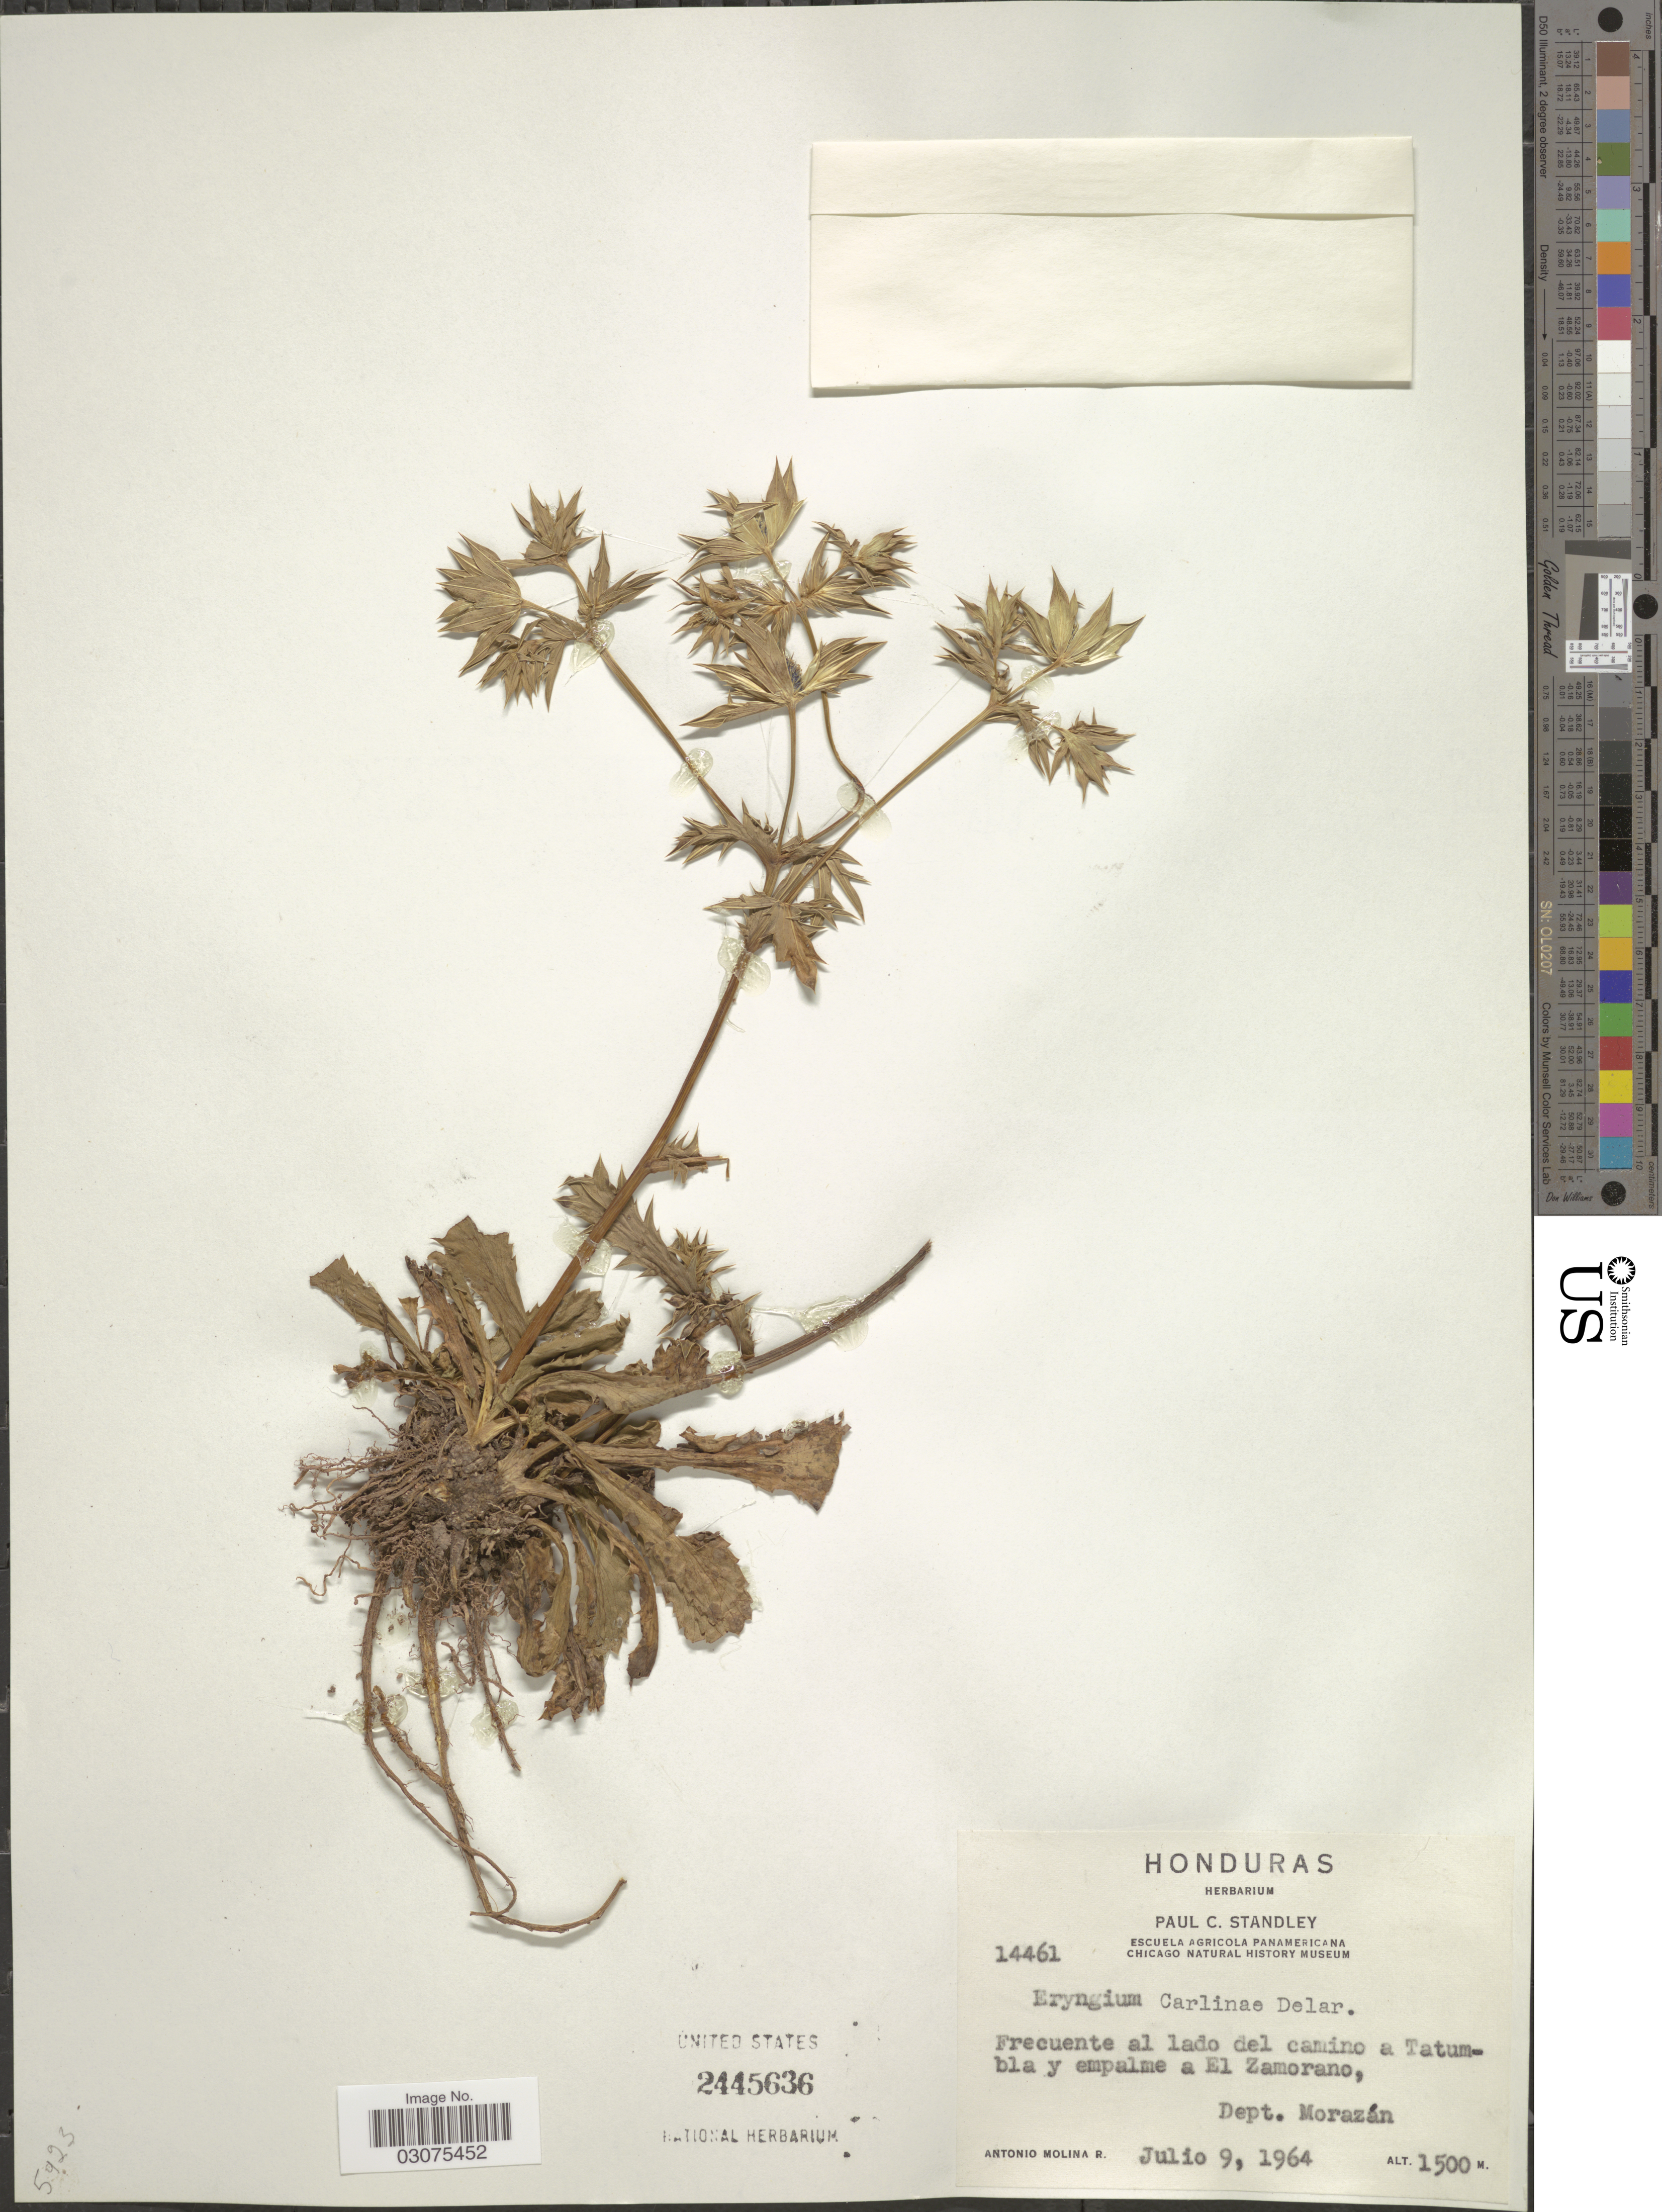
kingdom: Plantae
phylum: Tracheophyta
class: Magnoliopsida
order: Apiales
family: Apiaceae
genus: Eryngium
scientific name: Eryngium carlinae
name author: F. Delaroche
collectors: A. Molina R.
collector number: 14461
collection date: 1964-07-09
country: Honduras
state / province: Fco. Morazán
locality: Frecuente al lado del camino a Tatumbla y empalme a El Zamorano, Dept. Morazán.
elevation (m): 1500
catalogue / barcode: US 2445636